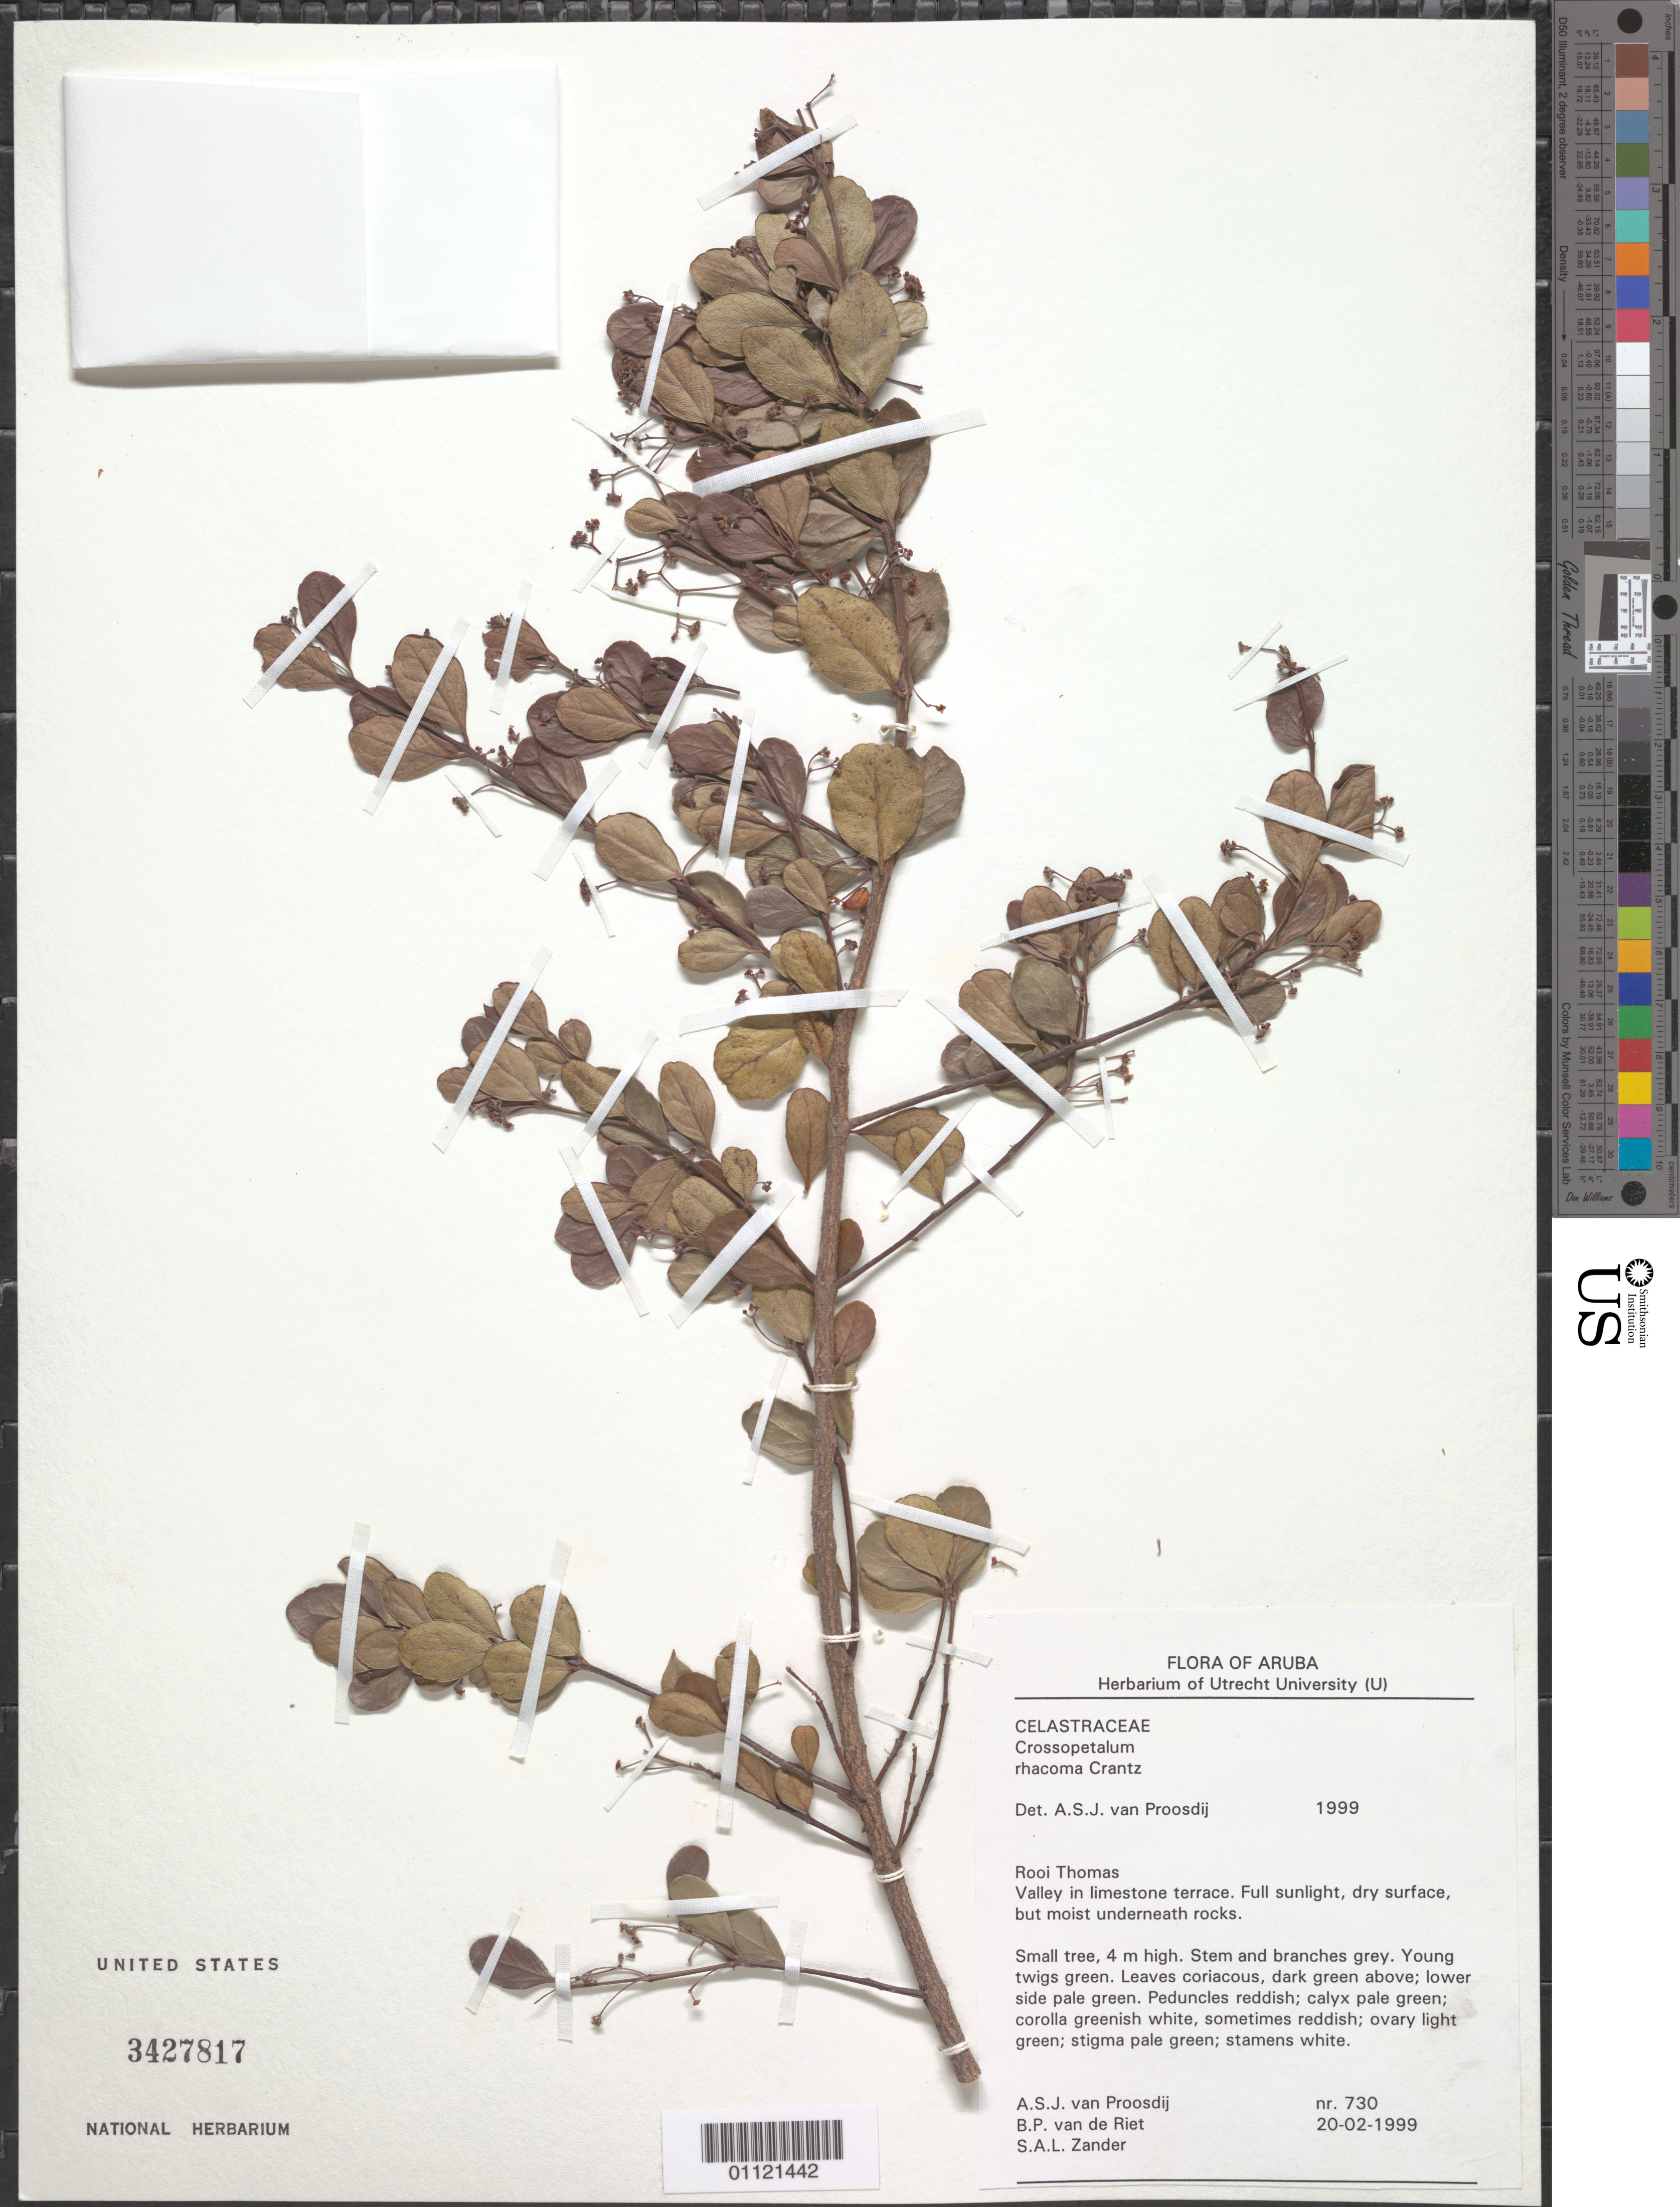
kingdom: Plantae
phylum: Tracheophyta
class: Magnoliopsida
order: Celastrales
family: Celastraceae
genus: Crossopetalum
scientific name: Crossopetalum rhacoma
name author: Crantz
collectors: A. Proosdij, B. Riet & S. Zander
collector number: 730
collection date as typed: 20 Feb 1999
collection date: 1999-02-20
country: Aruba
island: Aruba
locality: Rooi Thomas: Valley in limestone terrace; full sunlight, dry surface, but moist underneath rocks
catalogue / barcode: US 3427817